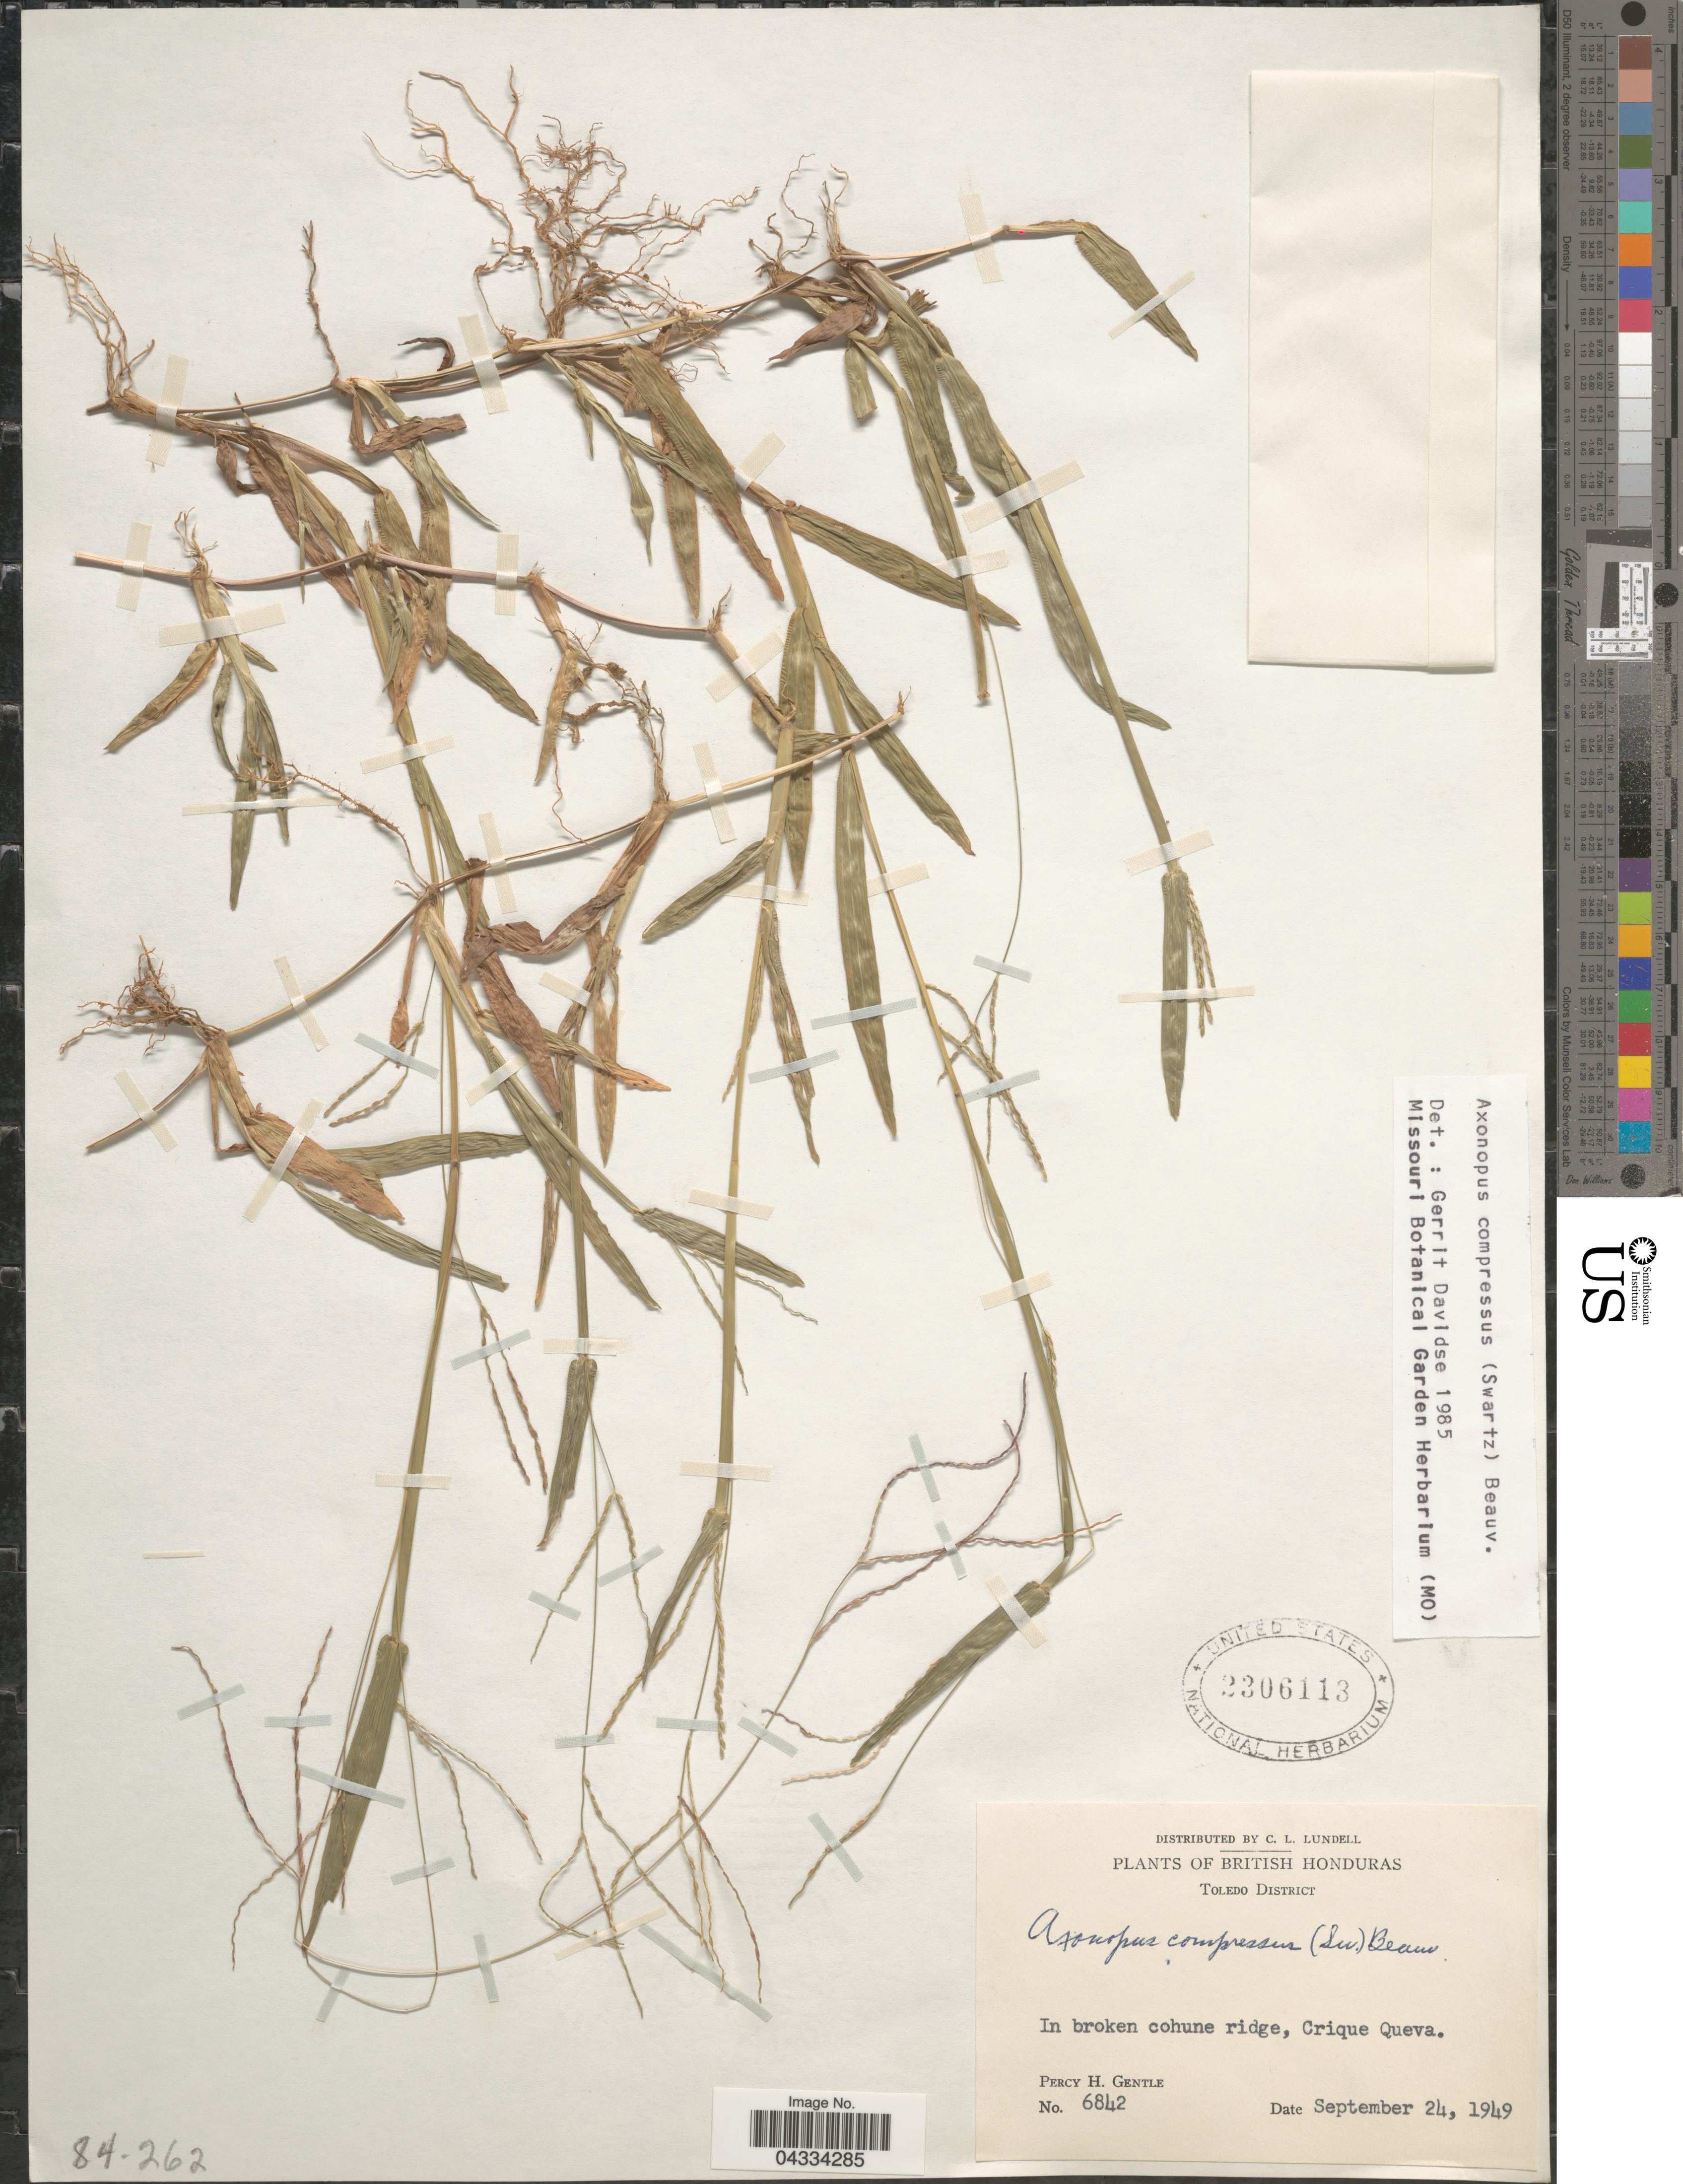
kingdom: Plantae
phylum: Tracheophyta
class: Liliopsida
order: Poales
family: Poaceae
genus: Axonopus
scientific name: Axonopus compressus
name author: (Sw.) P. Beauv.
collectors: P. H. Gentle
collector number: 6842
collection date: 1949-09-24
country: Belize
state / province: Toledo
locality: British Honduras. Toledo District. In broken cohune ridge, Cirque Queva.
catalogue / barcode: US 2306113